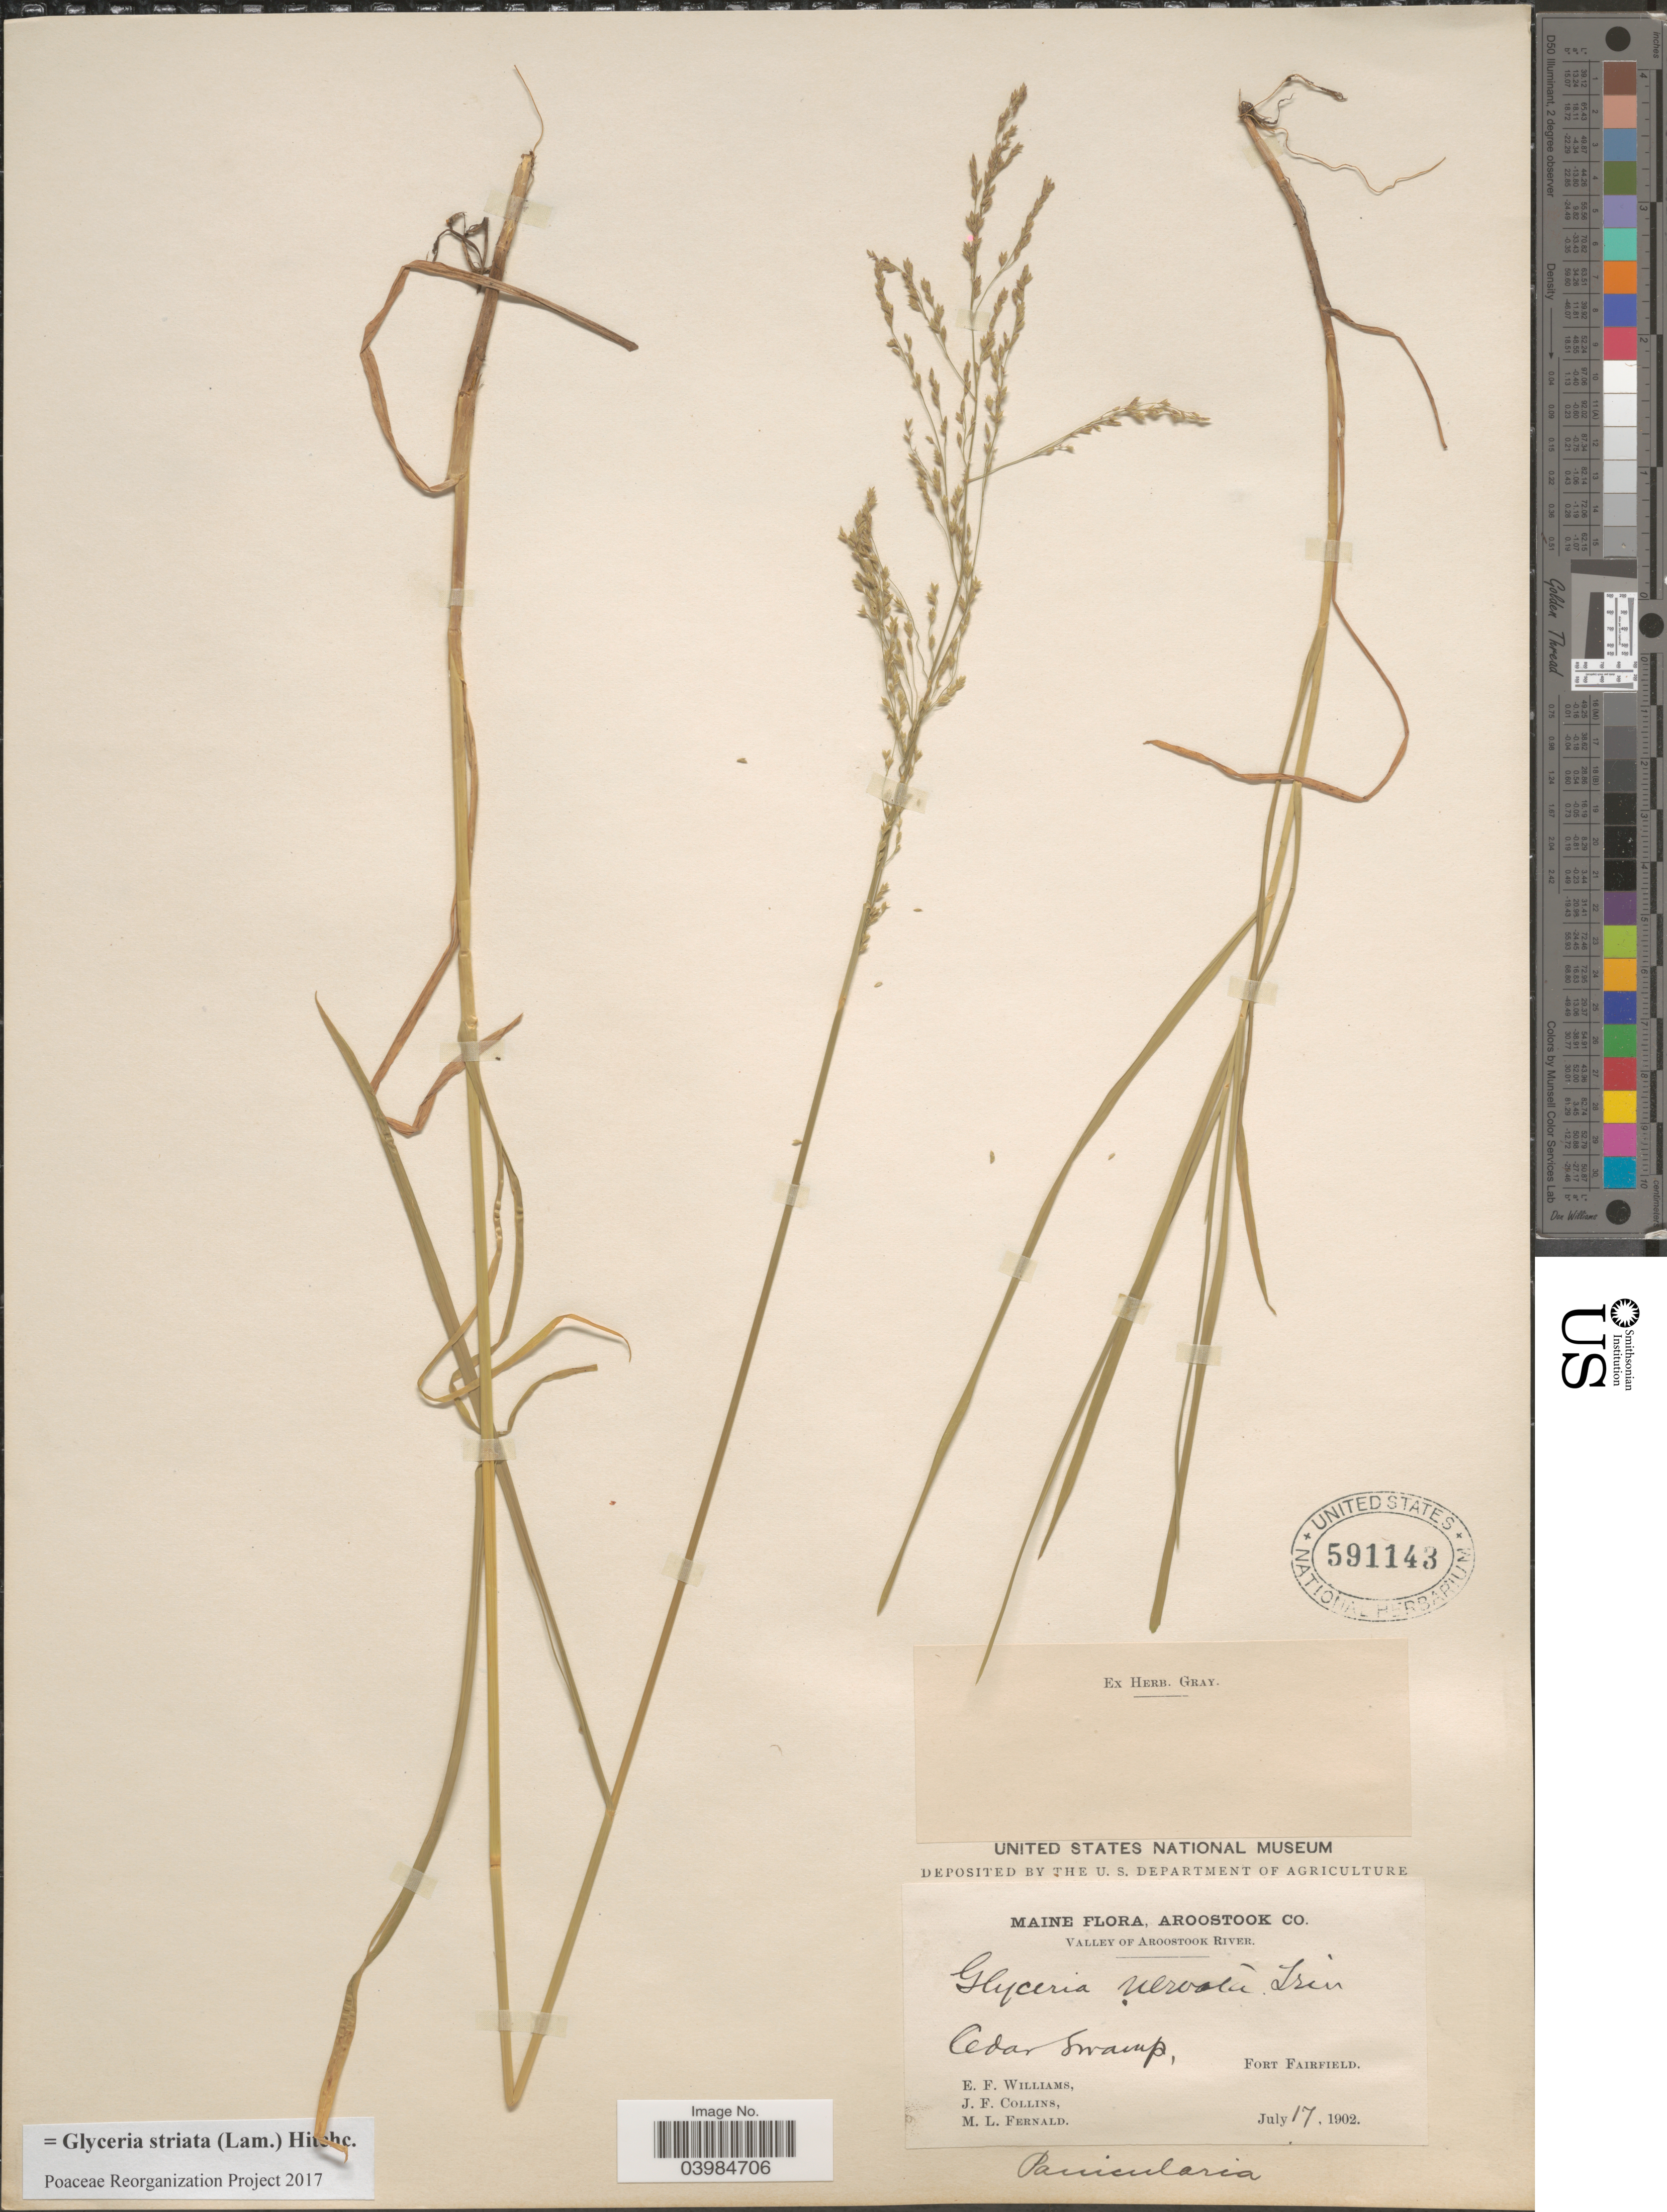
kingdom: Plantae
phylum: Tracheophyta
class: Liliopsida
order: Poales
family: Poaceae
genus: Glyceria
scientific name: Glyceria striata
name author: (Lam.) Hitchc.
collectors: E. Williams, J. Collins & M. L. Fernald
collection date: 1902-07-17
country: United States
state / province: Maine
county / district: Aroostook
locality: Valley of Aroostook River. Cedar Swamp, Fort Fairfield.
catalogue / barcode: US 591143